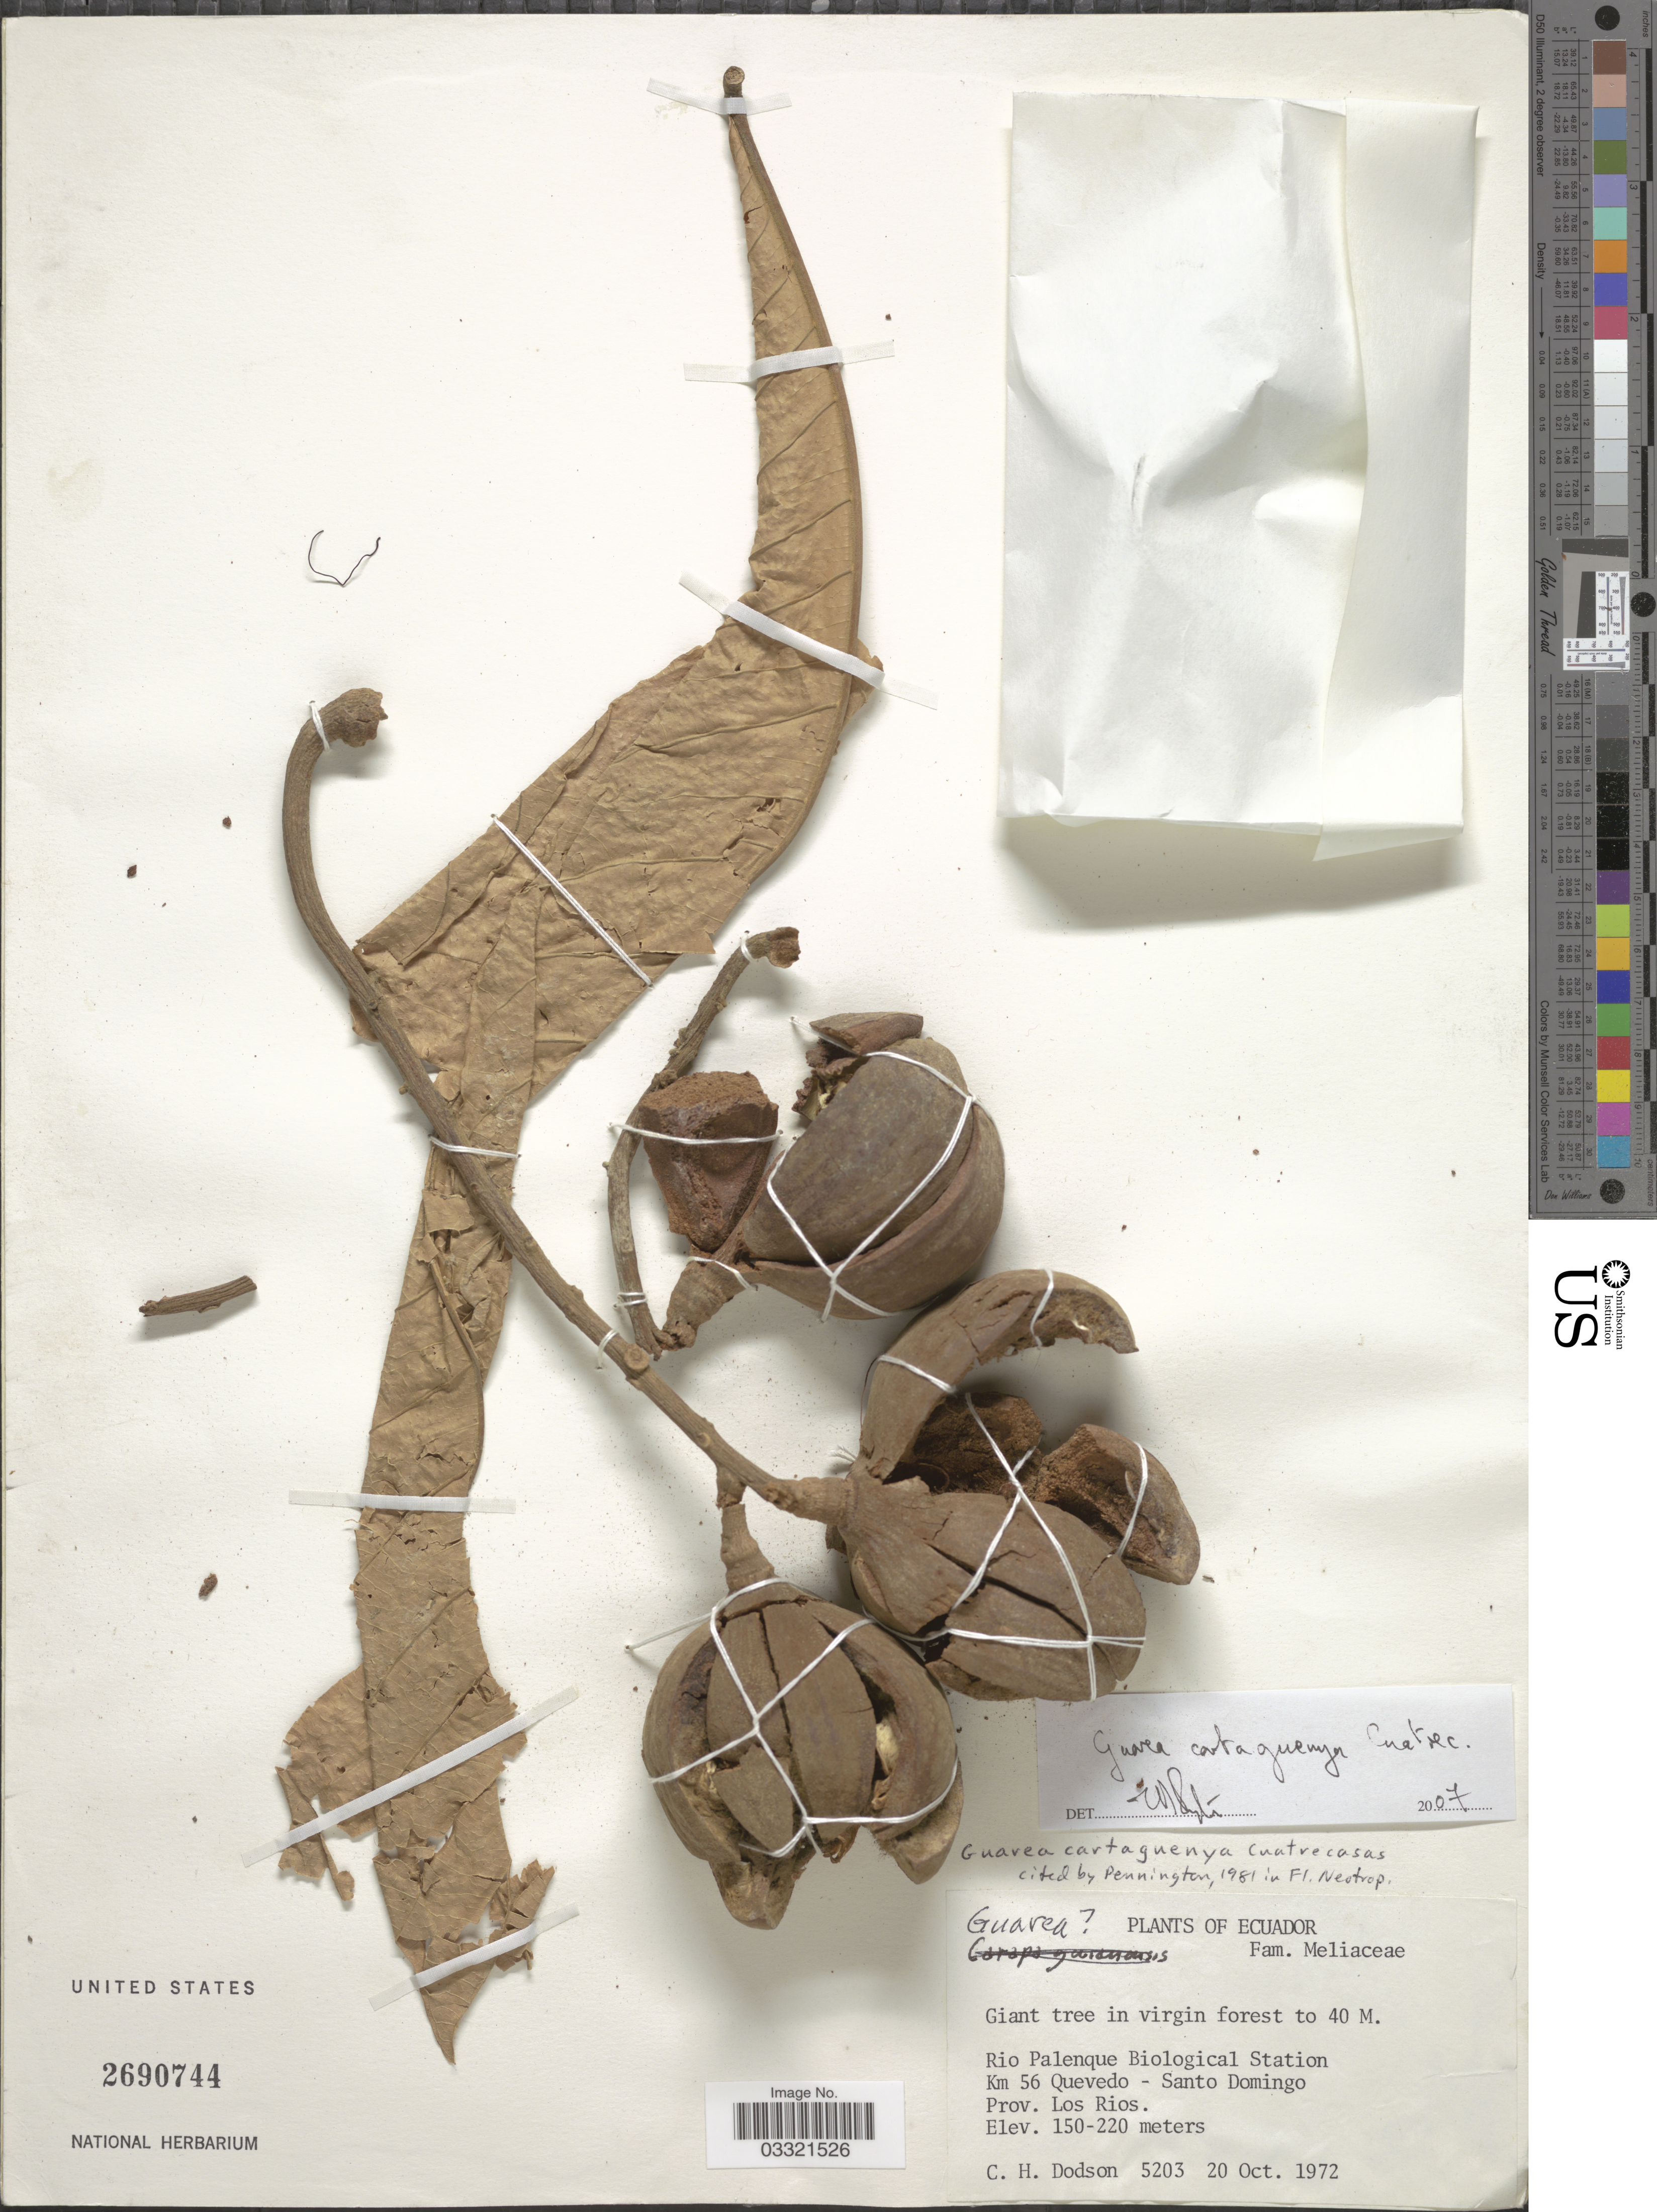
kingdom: Plantae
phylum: Tracheophyta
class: Magnoliopsida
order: Sapindales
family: Meliaceae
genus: Guarea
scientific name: Guarea cartaguenya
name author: Cuatrec.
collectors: C. H. Dodson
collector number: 5203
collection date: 1972-10-20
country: Ecuador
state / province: Los Ríos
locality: Rio Palenque Biological Station Km 56 Quevedo - Santo Domingo.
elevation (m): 150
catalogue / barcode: US 2690744